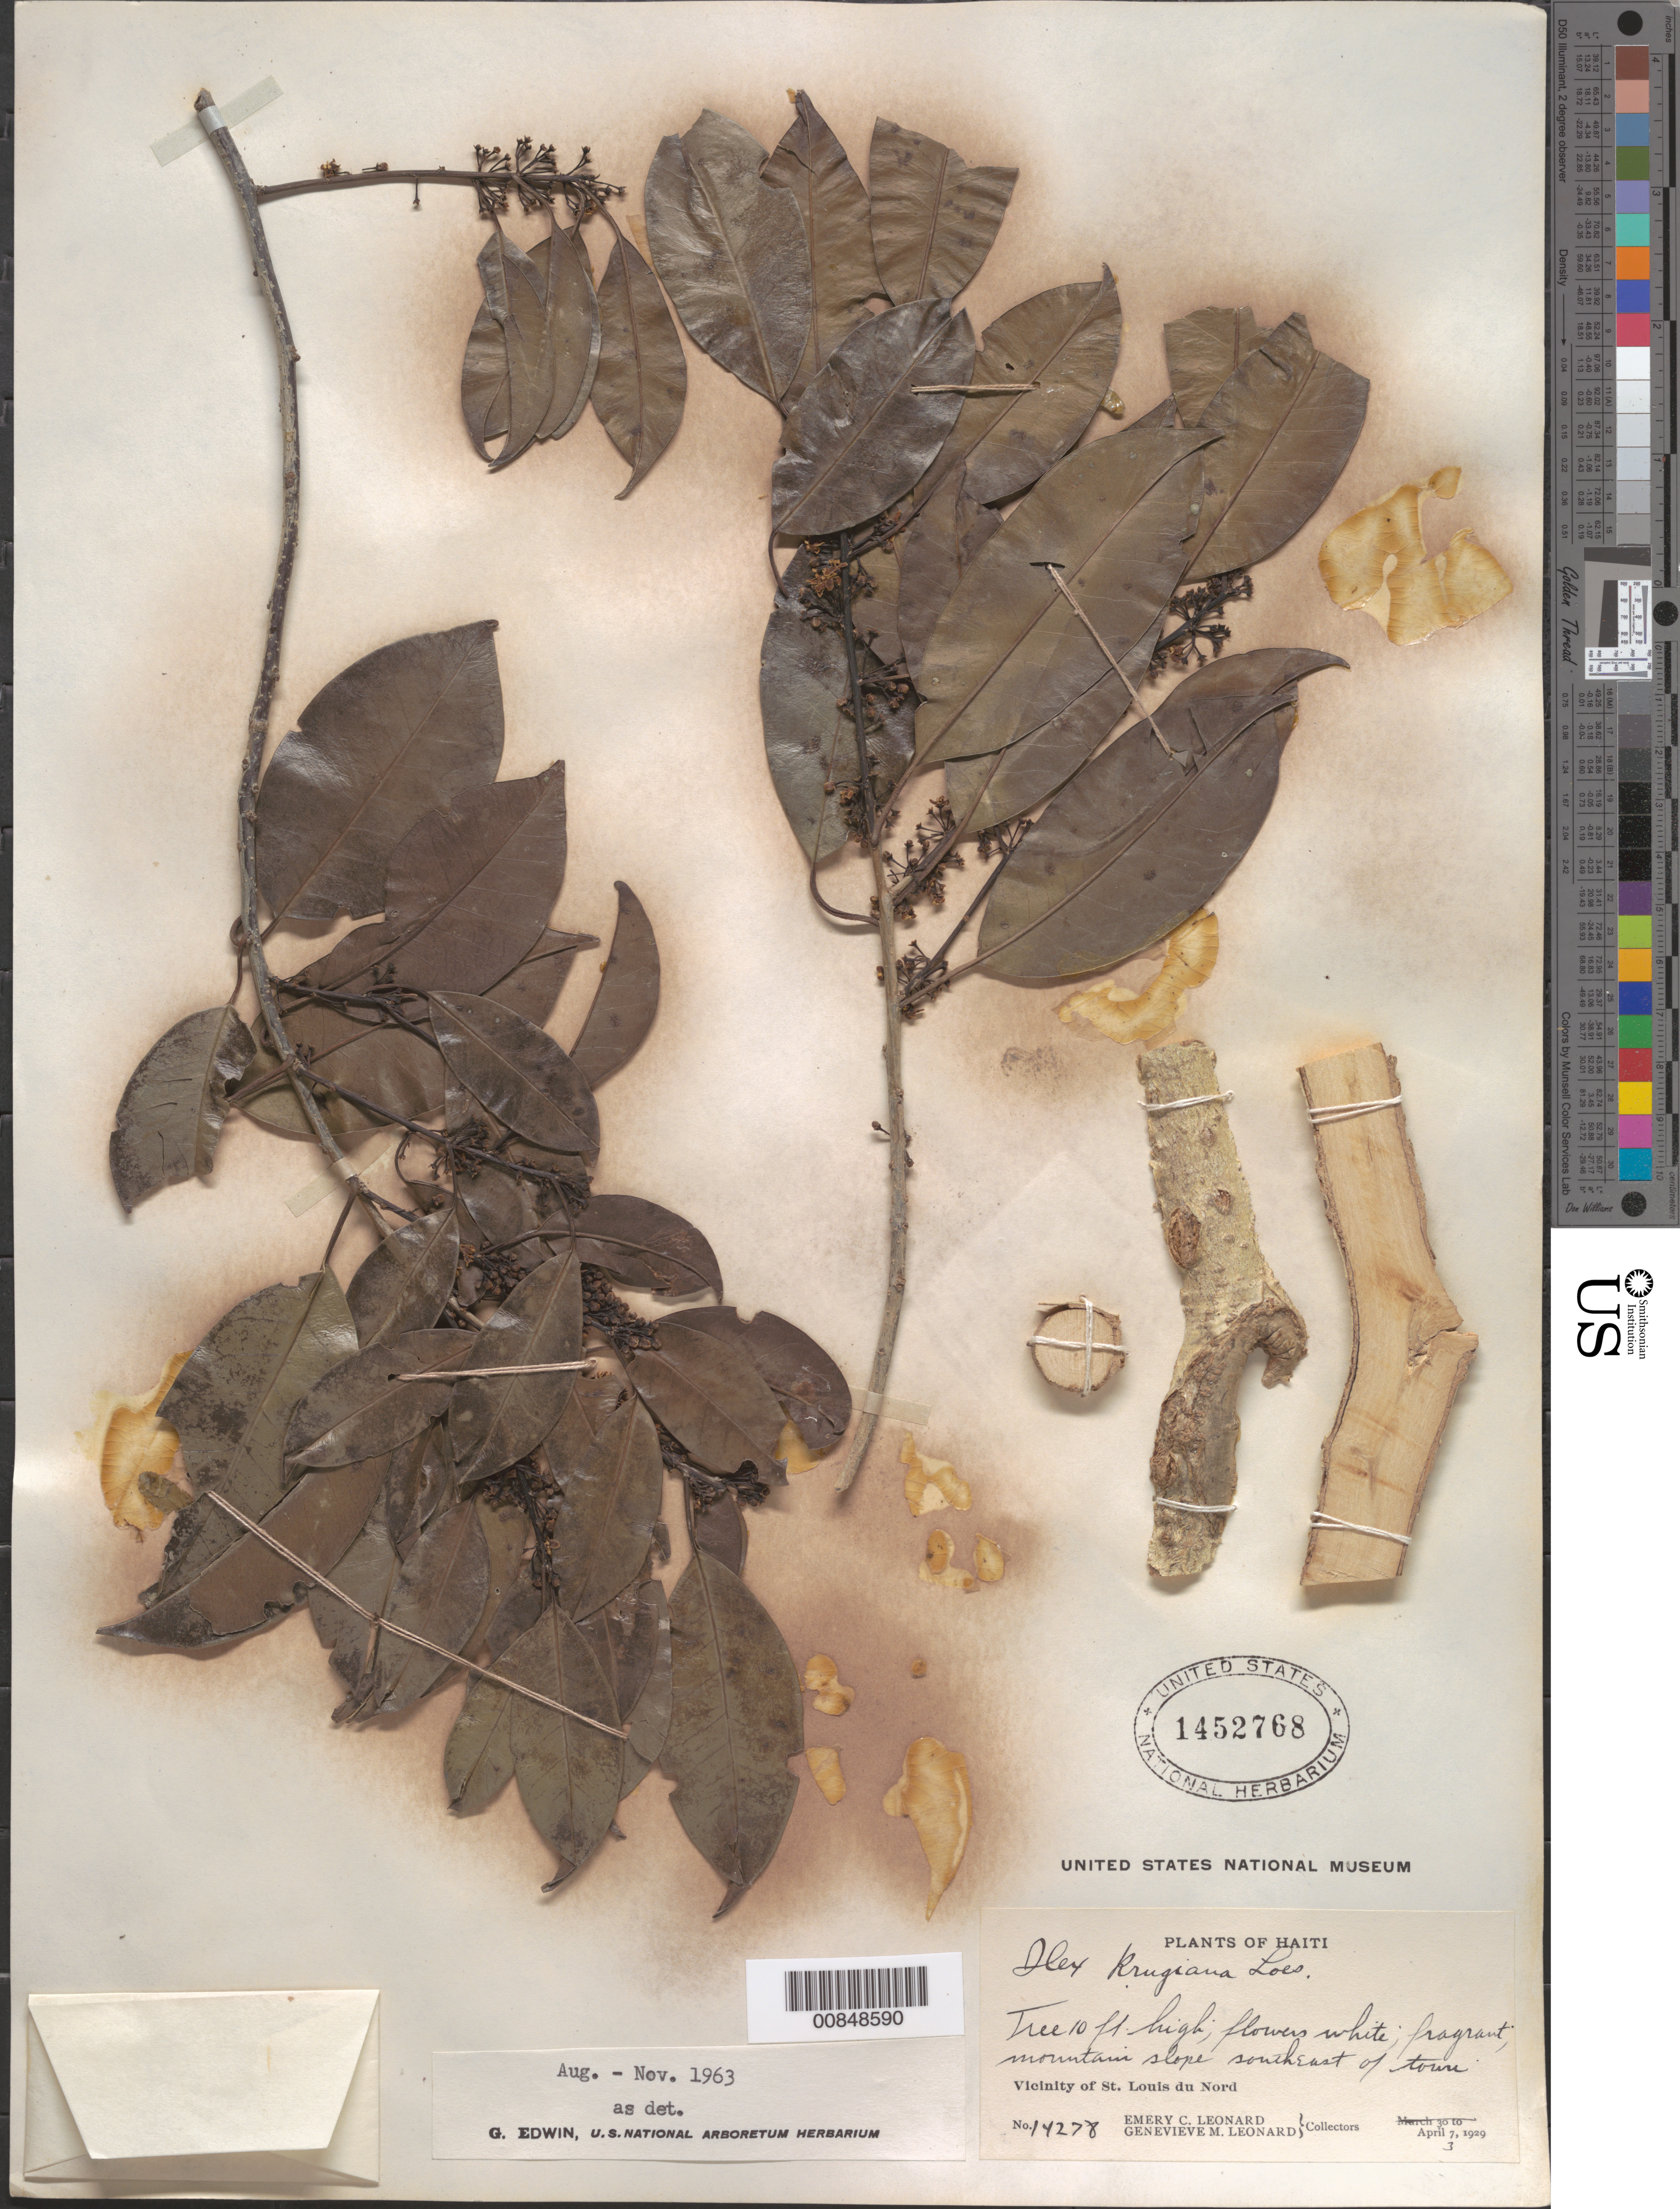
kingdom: Plantae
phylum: Tracheophyta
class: Magnoliopsida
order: Aquifoliales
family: Aquifoliaceae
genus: Ilex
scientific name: Ilex krugiana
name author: Loes.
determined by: Edwin, G.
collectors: E. C. Leonard & G. M. Leonard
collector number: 14278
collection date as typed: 03 Apr 1929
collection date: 1929-04-03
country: Haiti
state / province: Nord-Ouest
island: Hispaniola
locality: Vicinity of St. Louis du Nord, SE of town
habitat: Mountain slope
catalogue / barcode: US 1452768